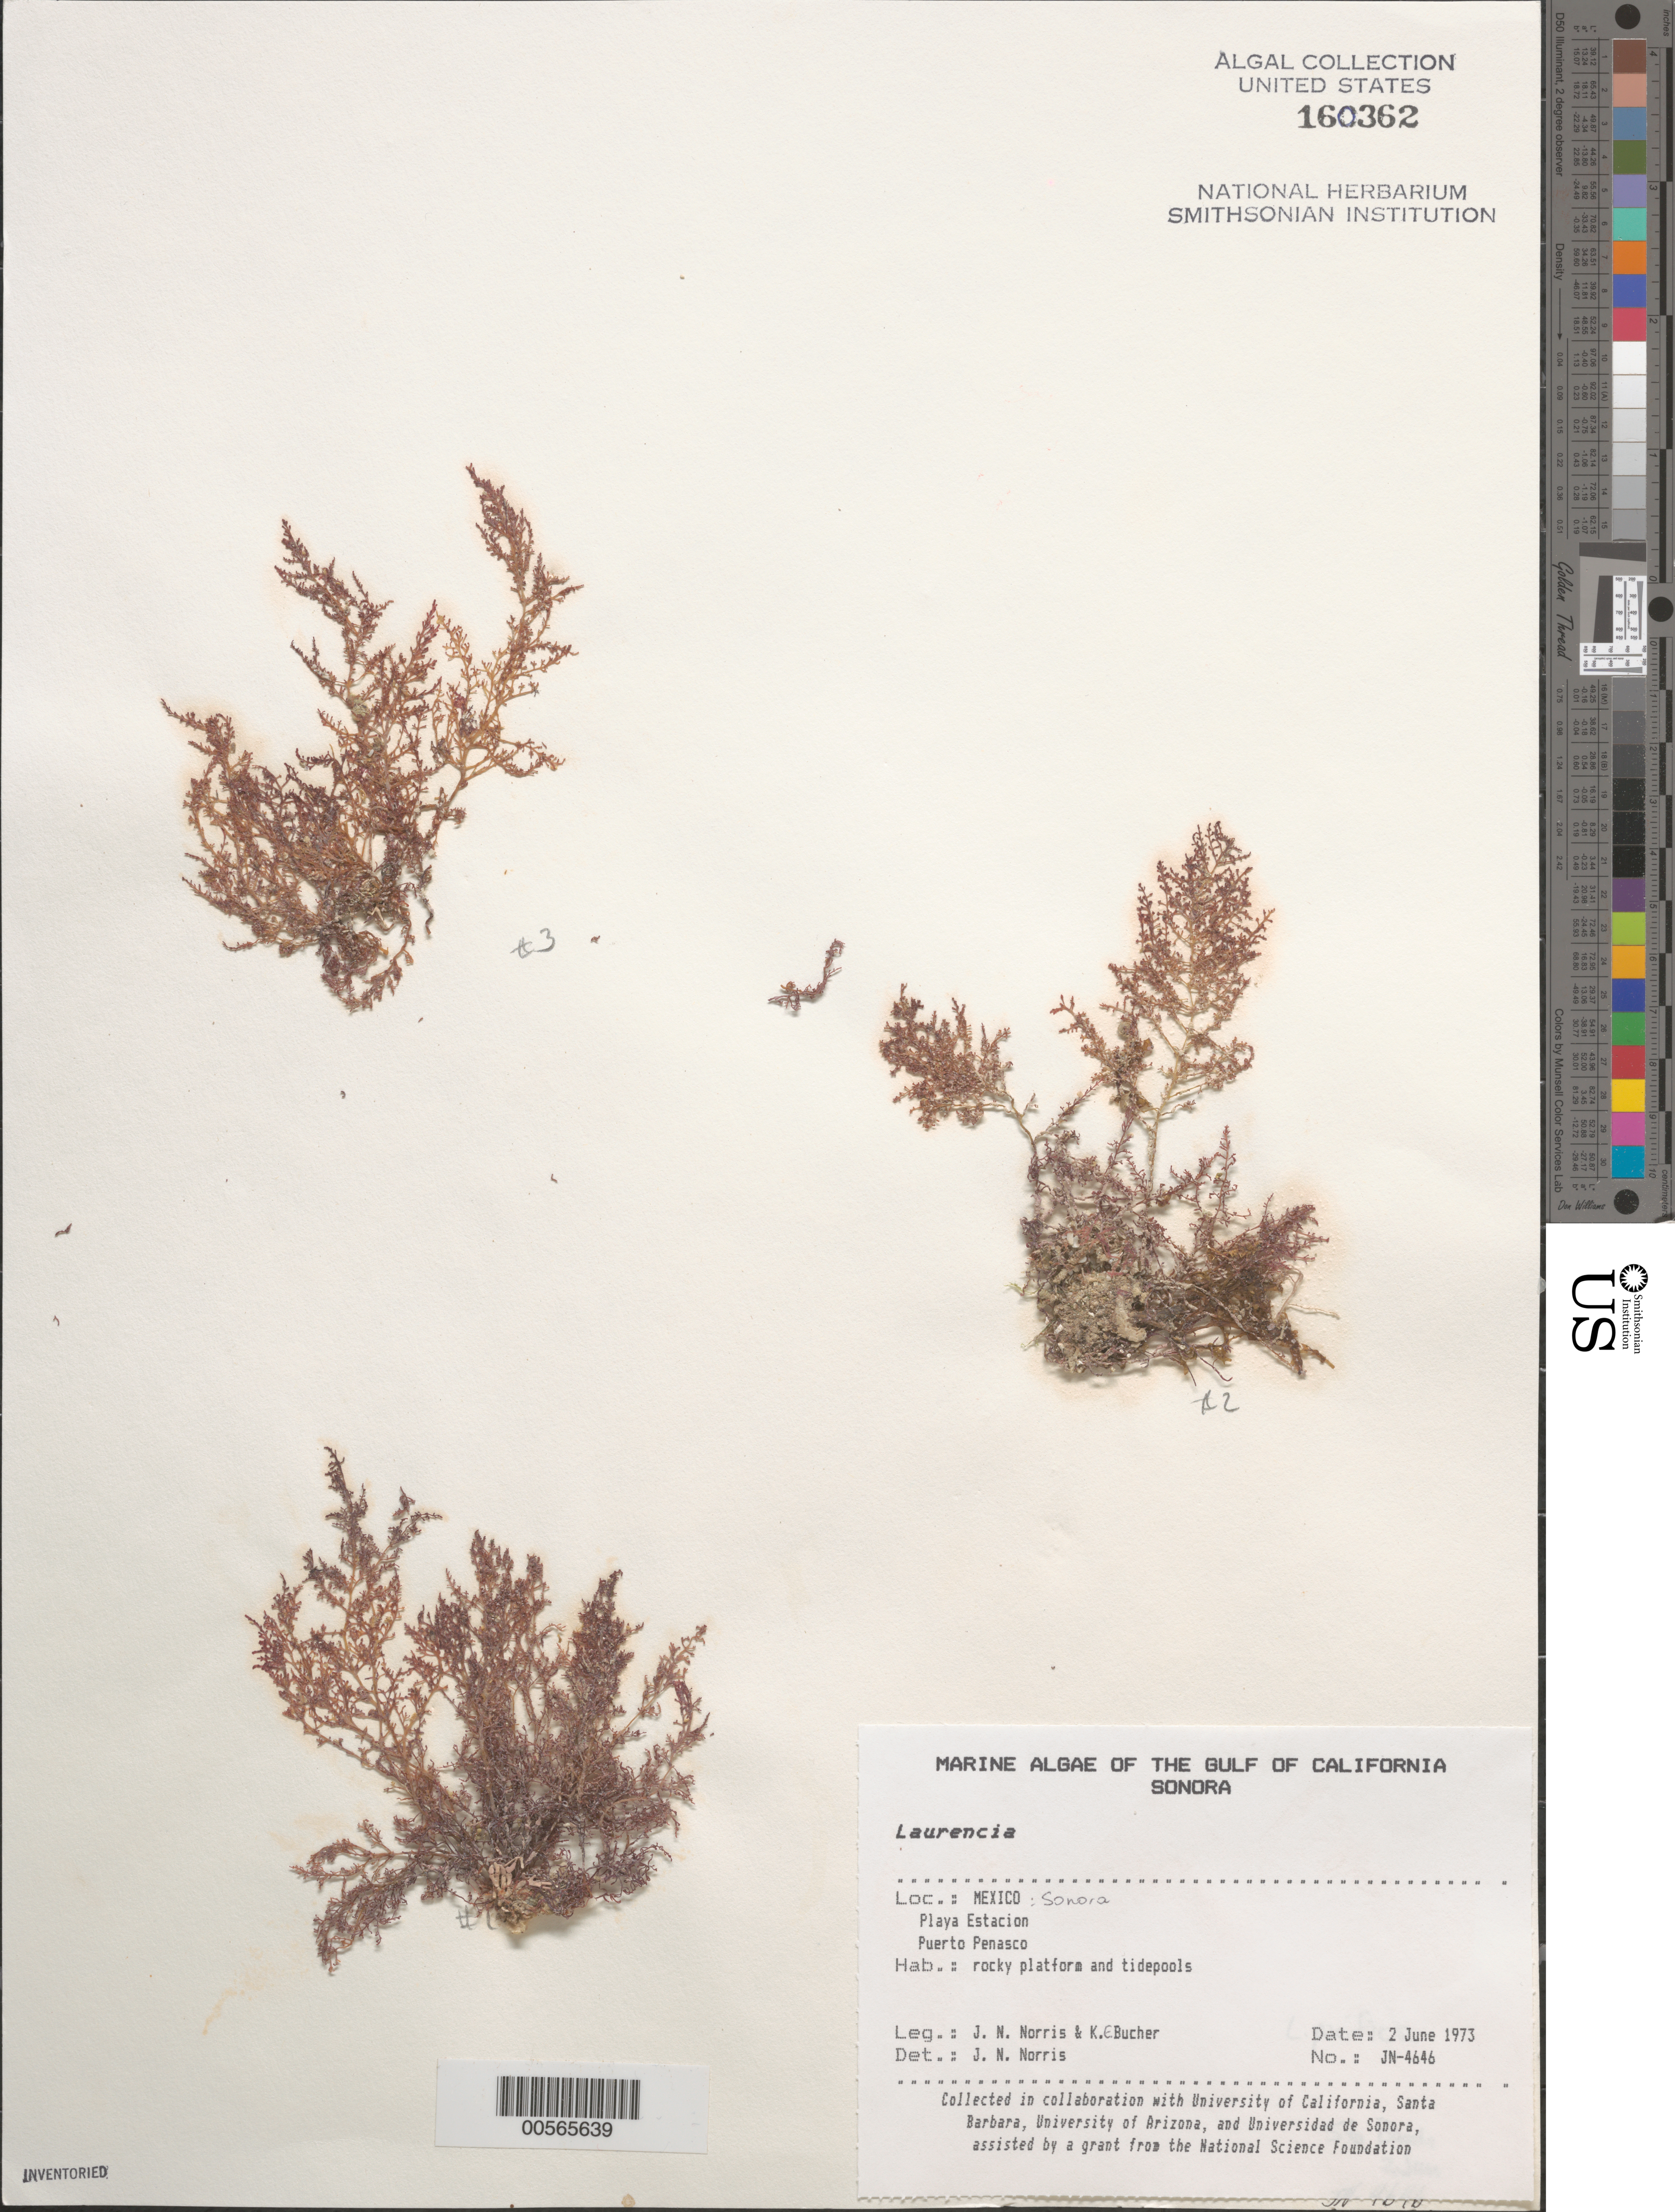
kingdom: Plantae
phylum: Rhodophyta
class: Florideophyceae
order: Ceramiales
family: Rhodomelaceae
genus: Laurencia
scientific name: Laurencia sp.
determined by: Norris, James N.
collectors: J. N. Norris & K. E. Bucher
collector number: JN-4646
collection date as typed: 02 Jun 1973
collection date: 1973-06-02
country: Mexico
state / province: Sonora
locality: Playa Estacion, Puerto Penasco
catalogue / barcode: US 160362